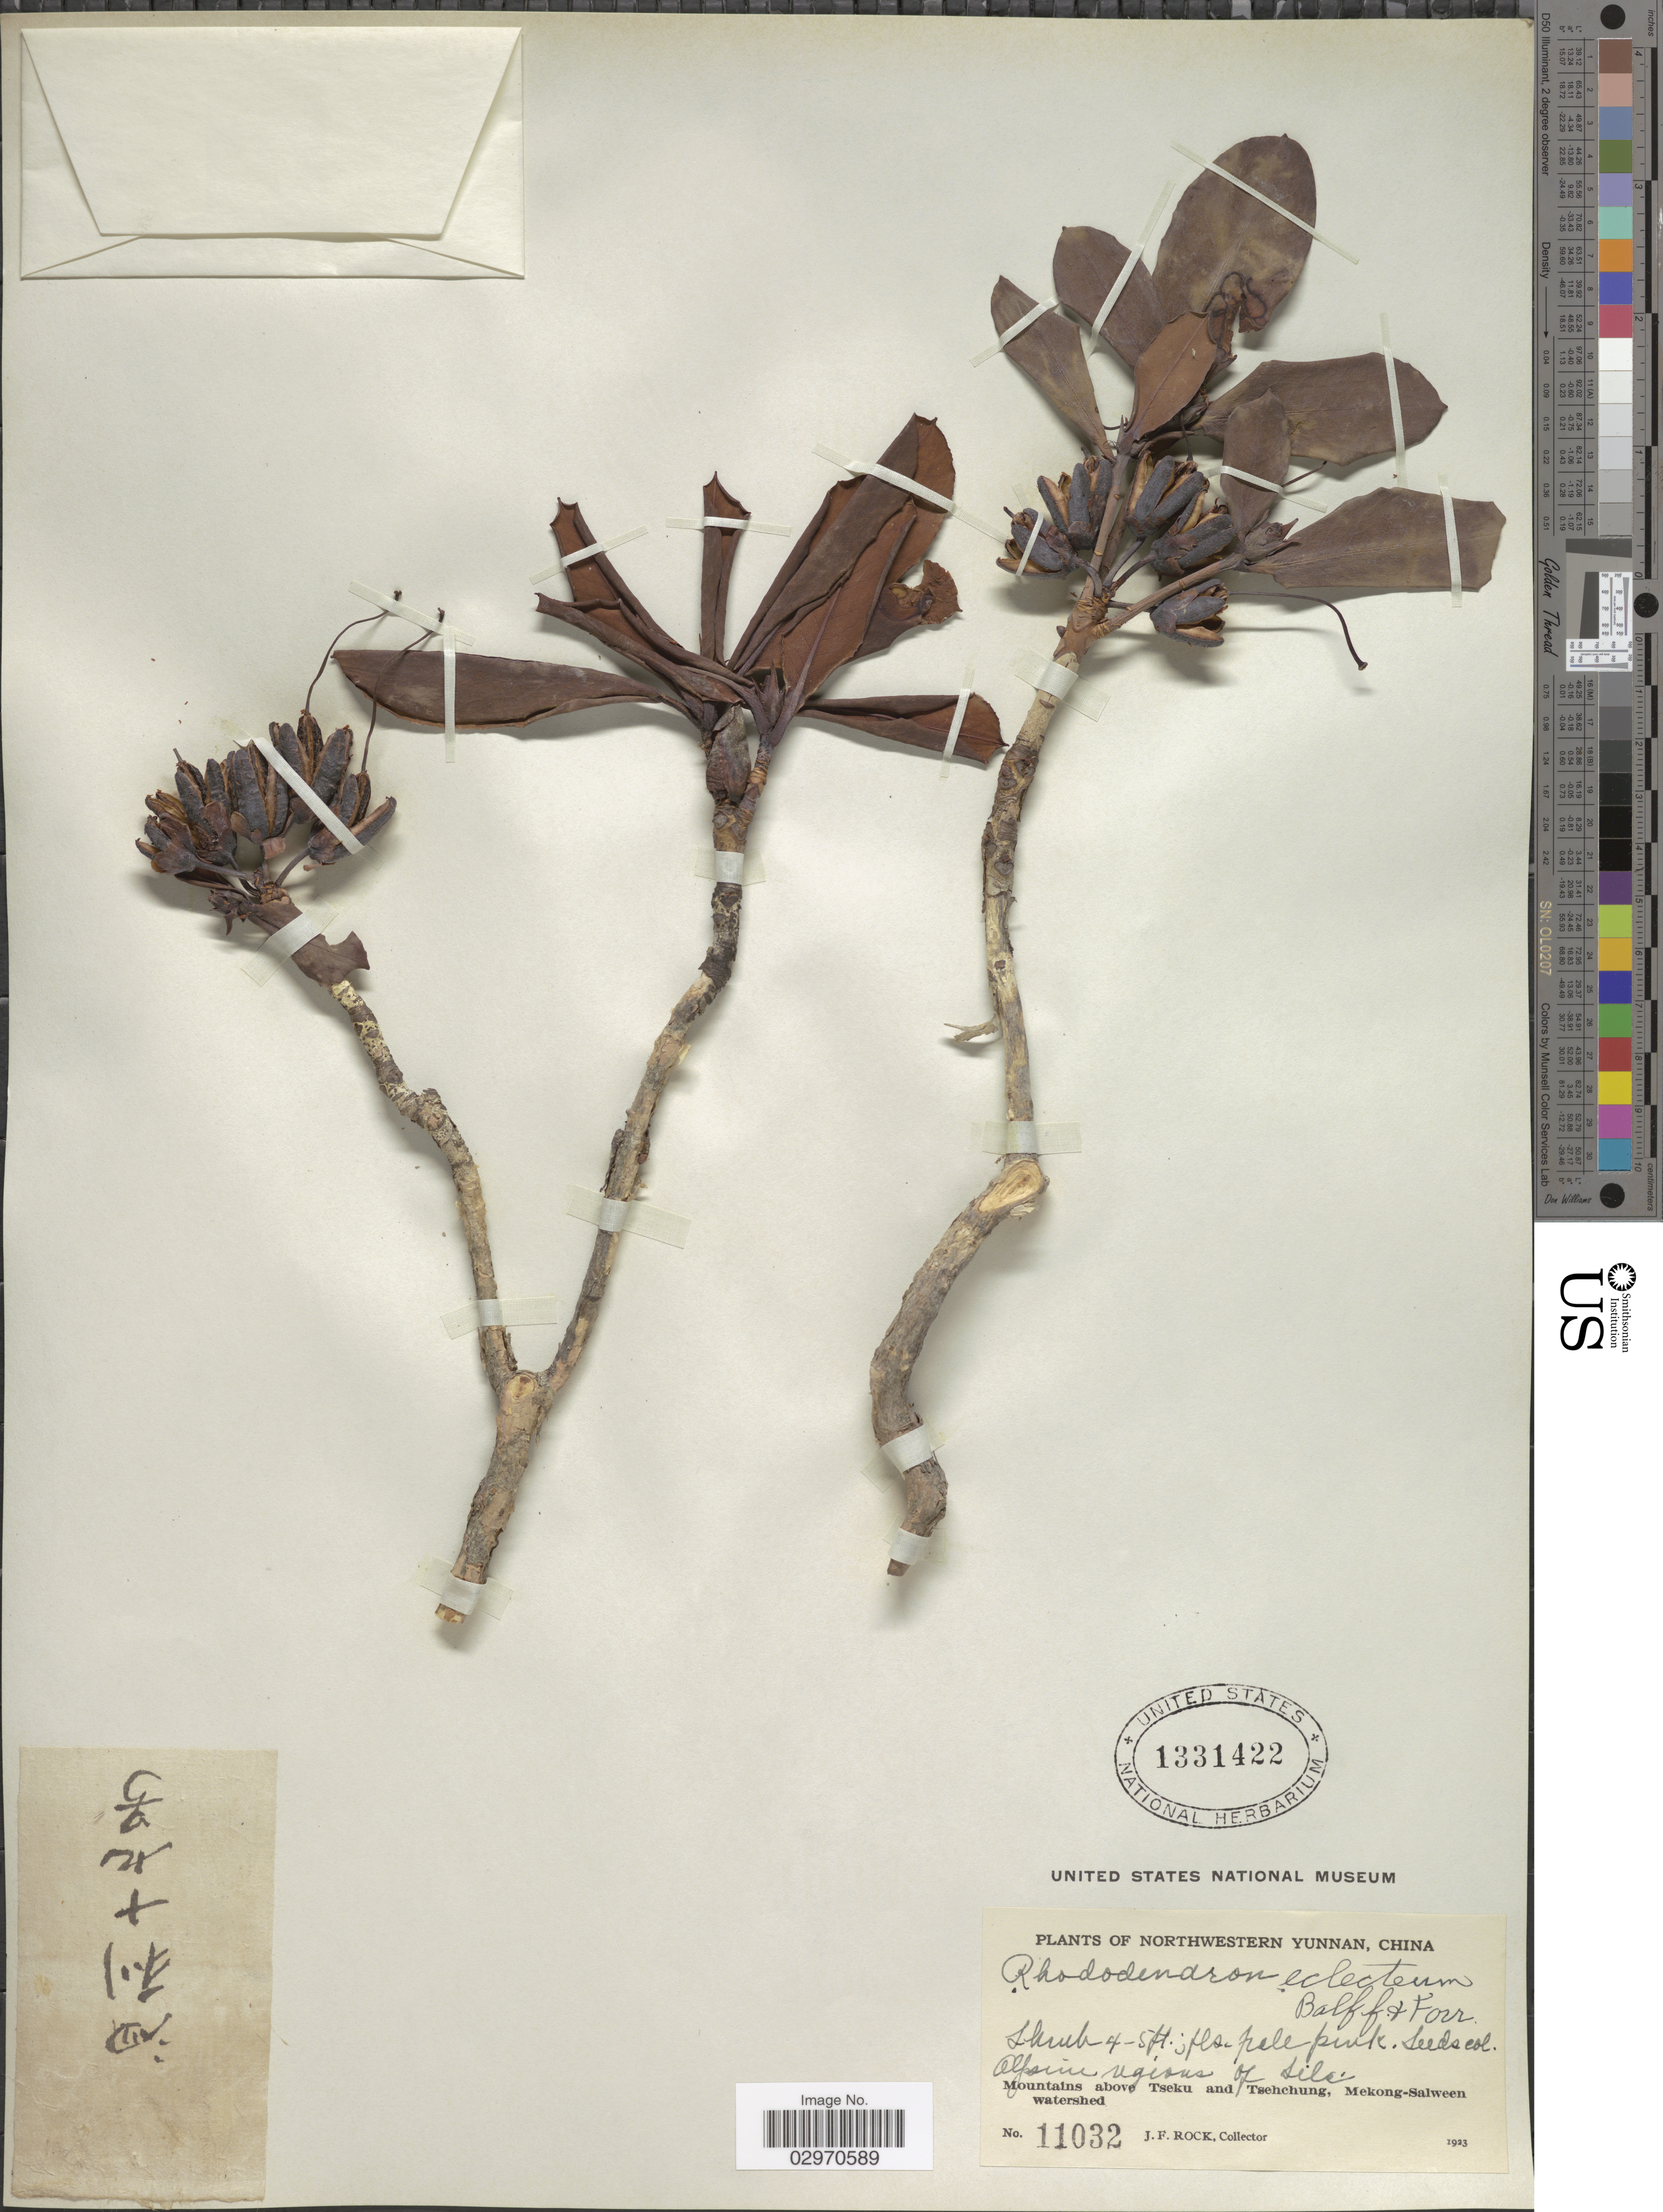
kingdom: Plantae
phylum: Tracheophyta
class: Magnoliopsida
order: Ericales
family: Ericaceae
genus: Rhododendron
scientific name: Rhododendron eclecteum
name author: Balf. f. & Forrest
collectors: J. Rock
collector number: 11032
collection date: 1923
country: China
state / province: Yunnan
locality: Northwestern Yunnan. Mountains above Tseku and Tsehchung, Mekong-Salween watershed.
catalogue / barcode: US 1331422